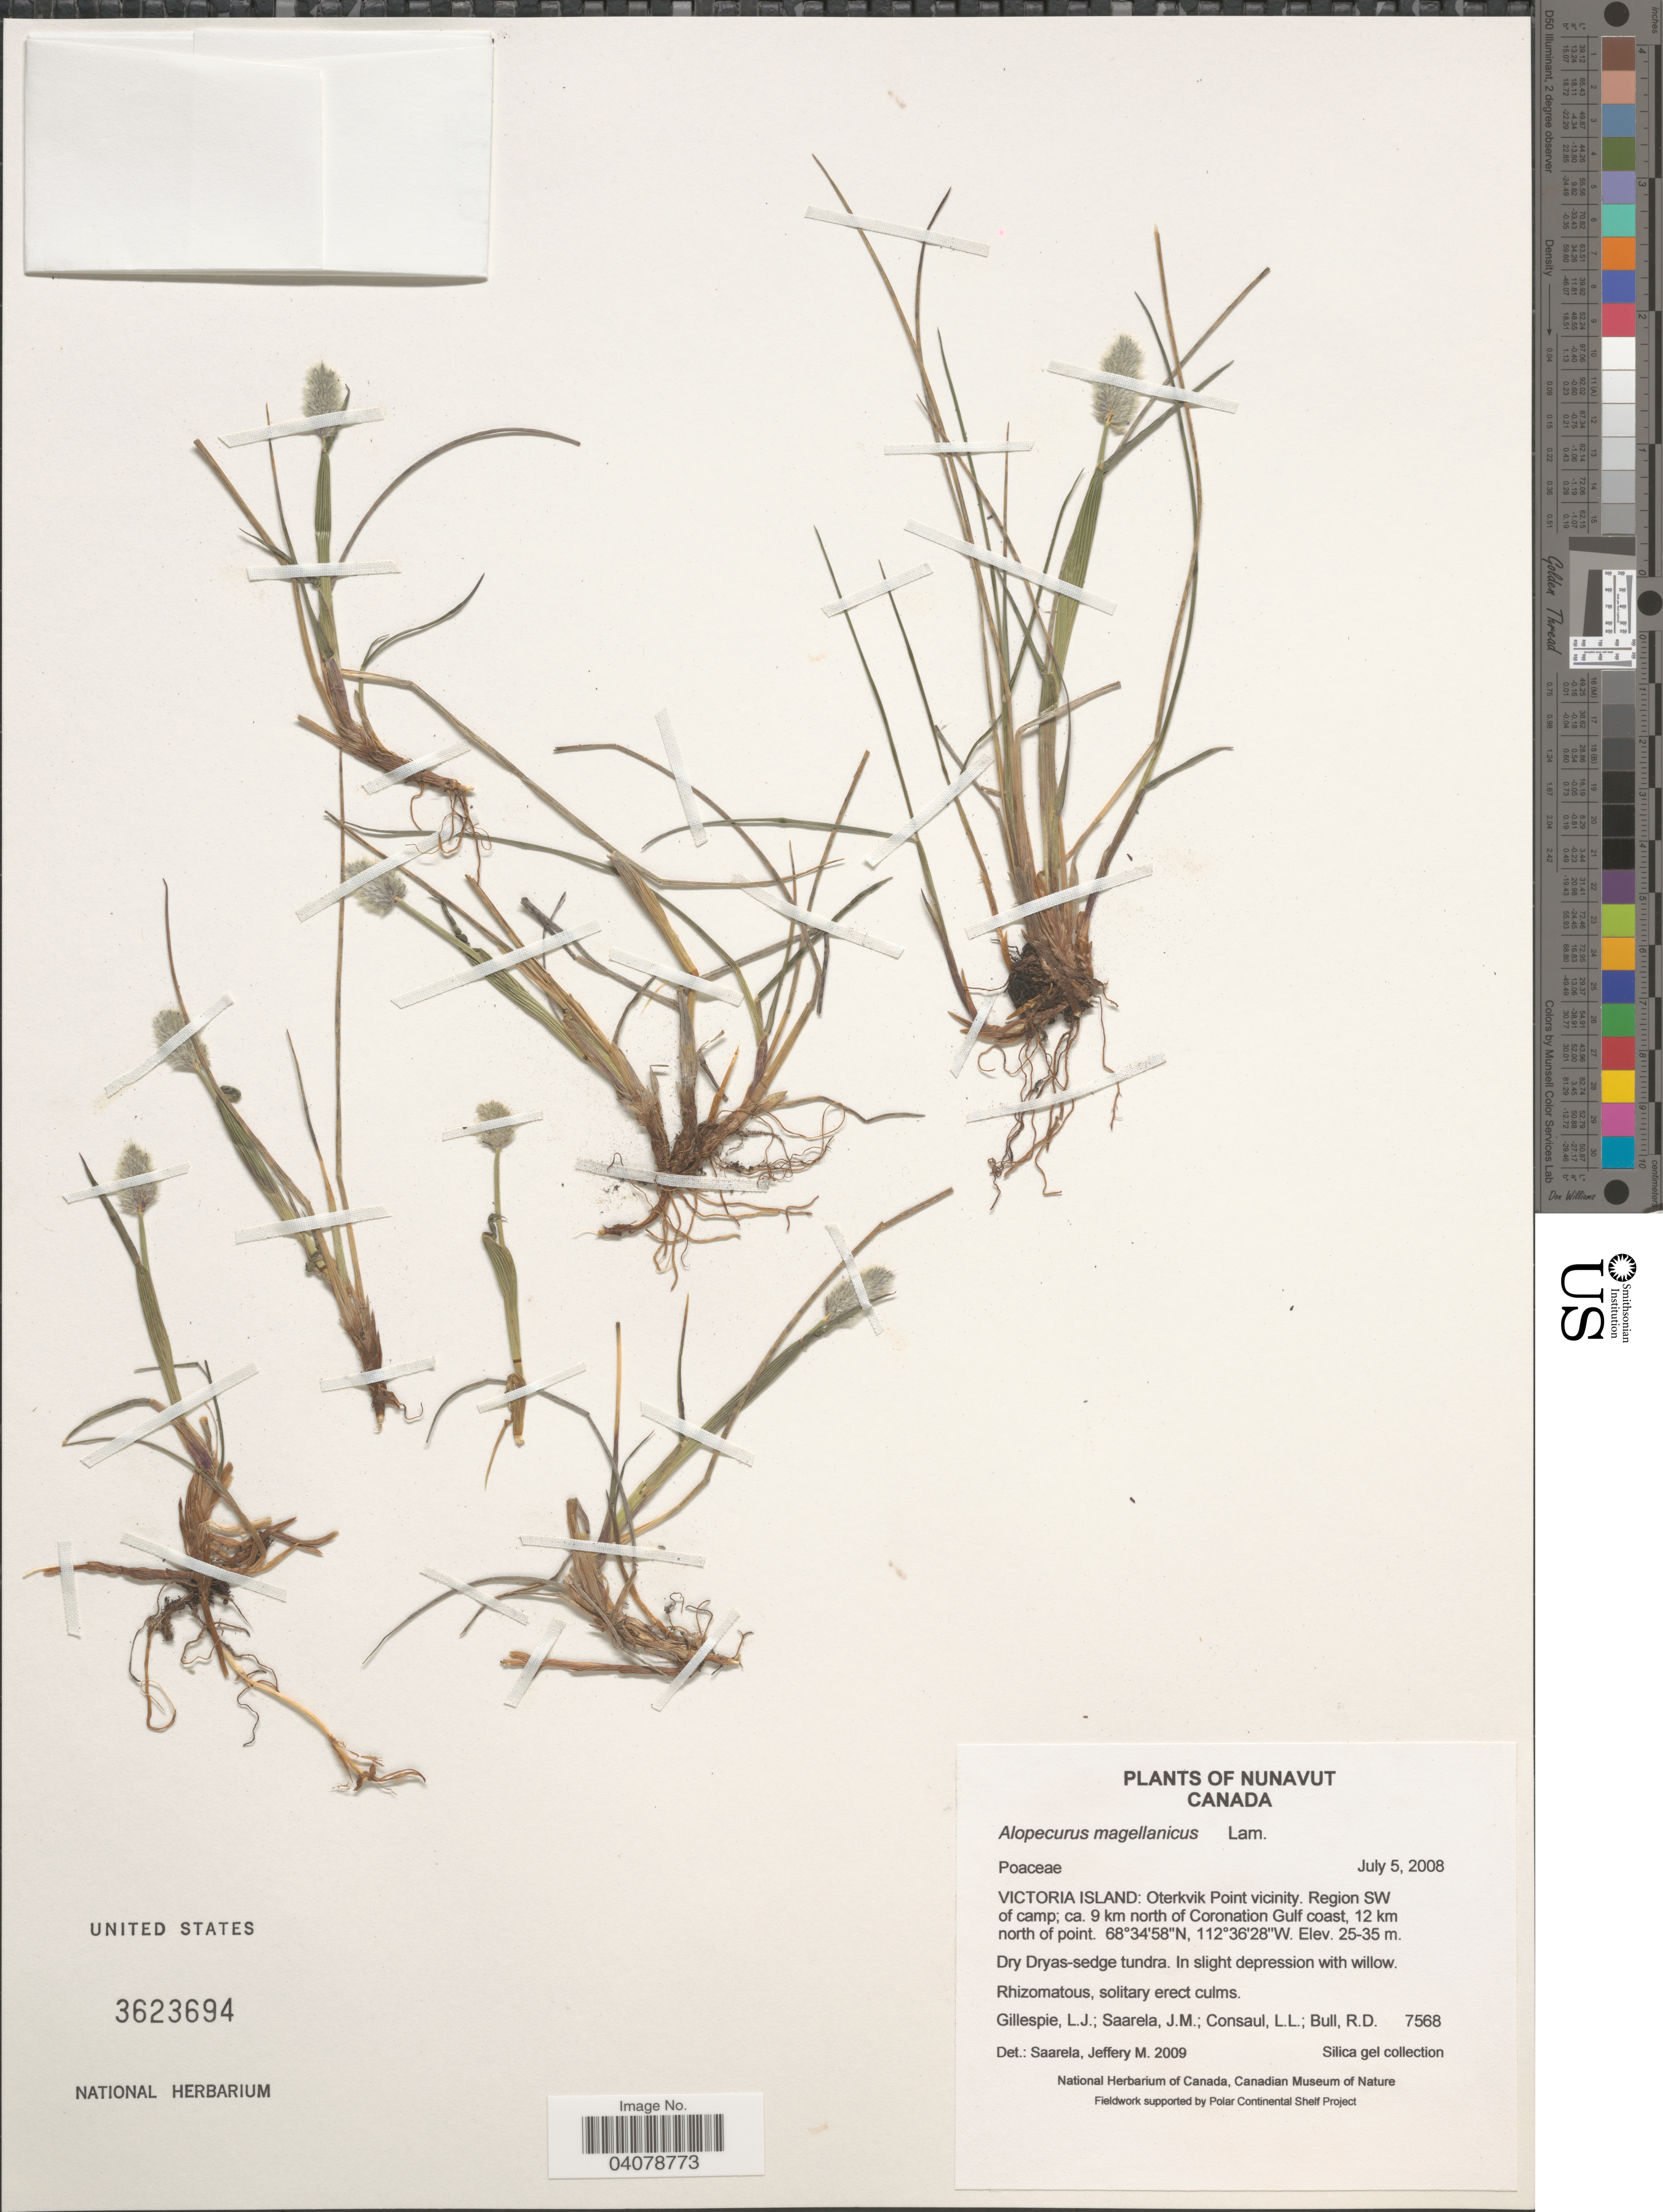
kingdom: Plantae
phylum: Tracheophyta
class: Liliopsida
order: Poales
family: Poaceae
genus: Alopecurus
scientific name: Alopecurus magellanicus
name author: Lam.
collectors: L. Gillespie, J. Saarela, L. Consaul & R. Bull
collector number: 7568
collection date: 2008-07-05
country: Canada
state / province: Nunavut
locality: Victoria Island: Oterkvik Point vicinity. Region SW of camp; ca. 9 km north of Coronation Gulf coast, 12 km north of point.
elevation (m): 25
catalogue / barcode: US 3623694